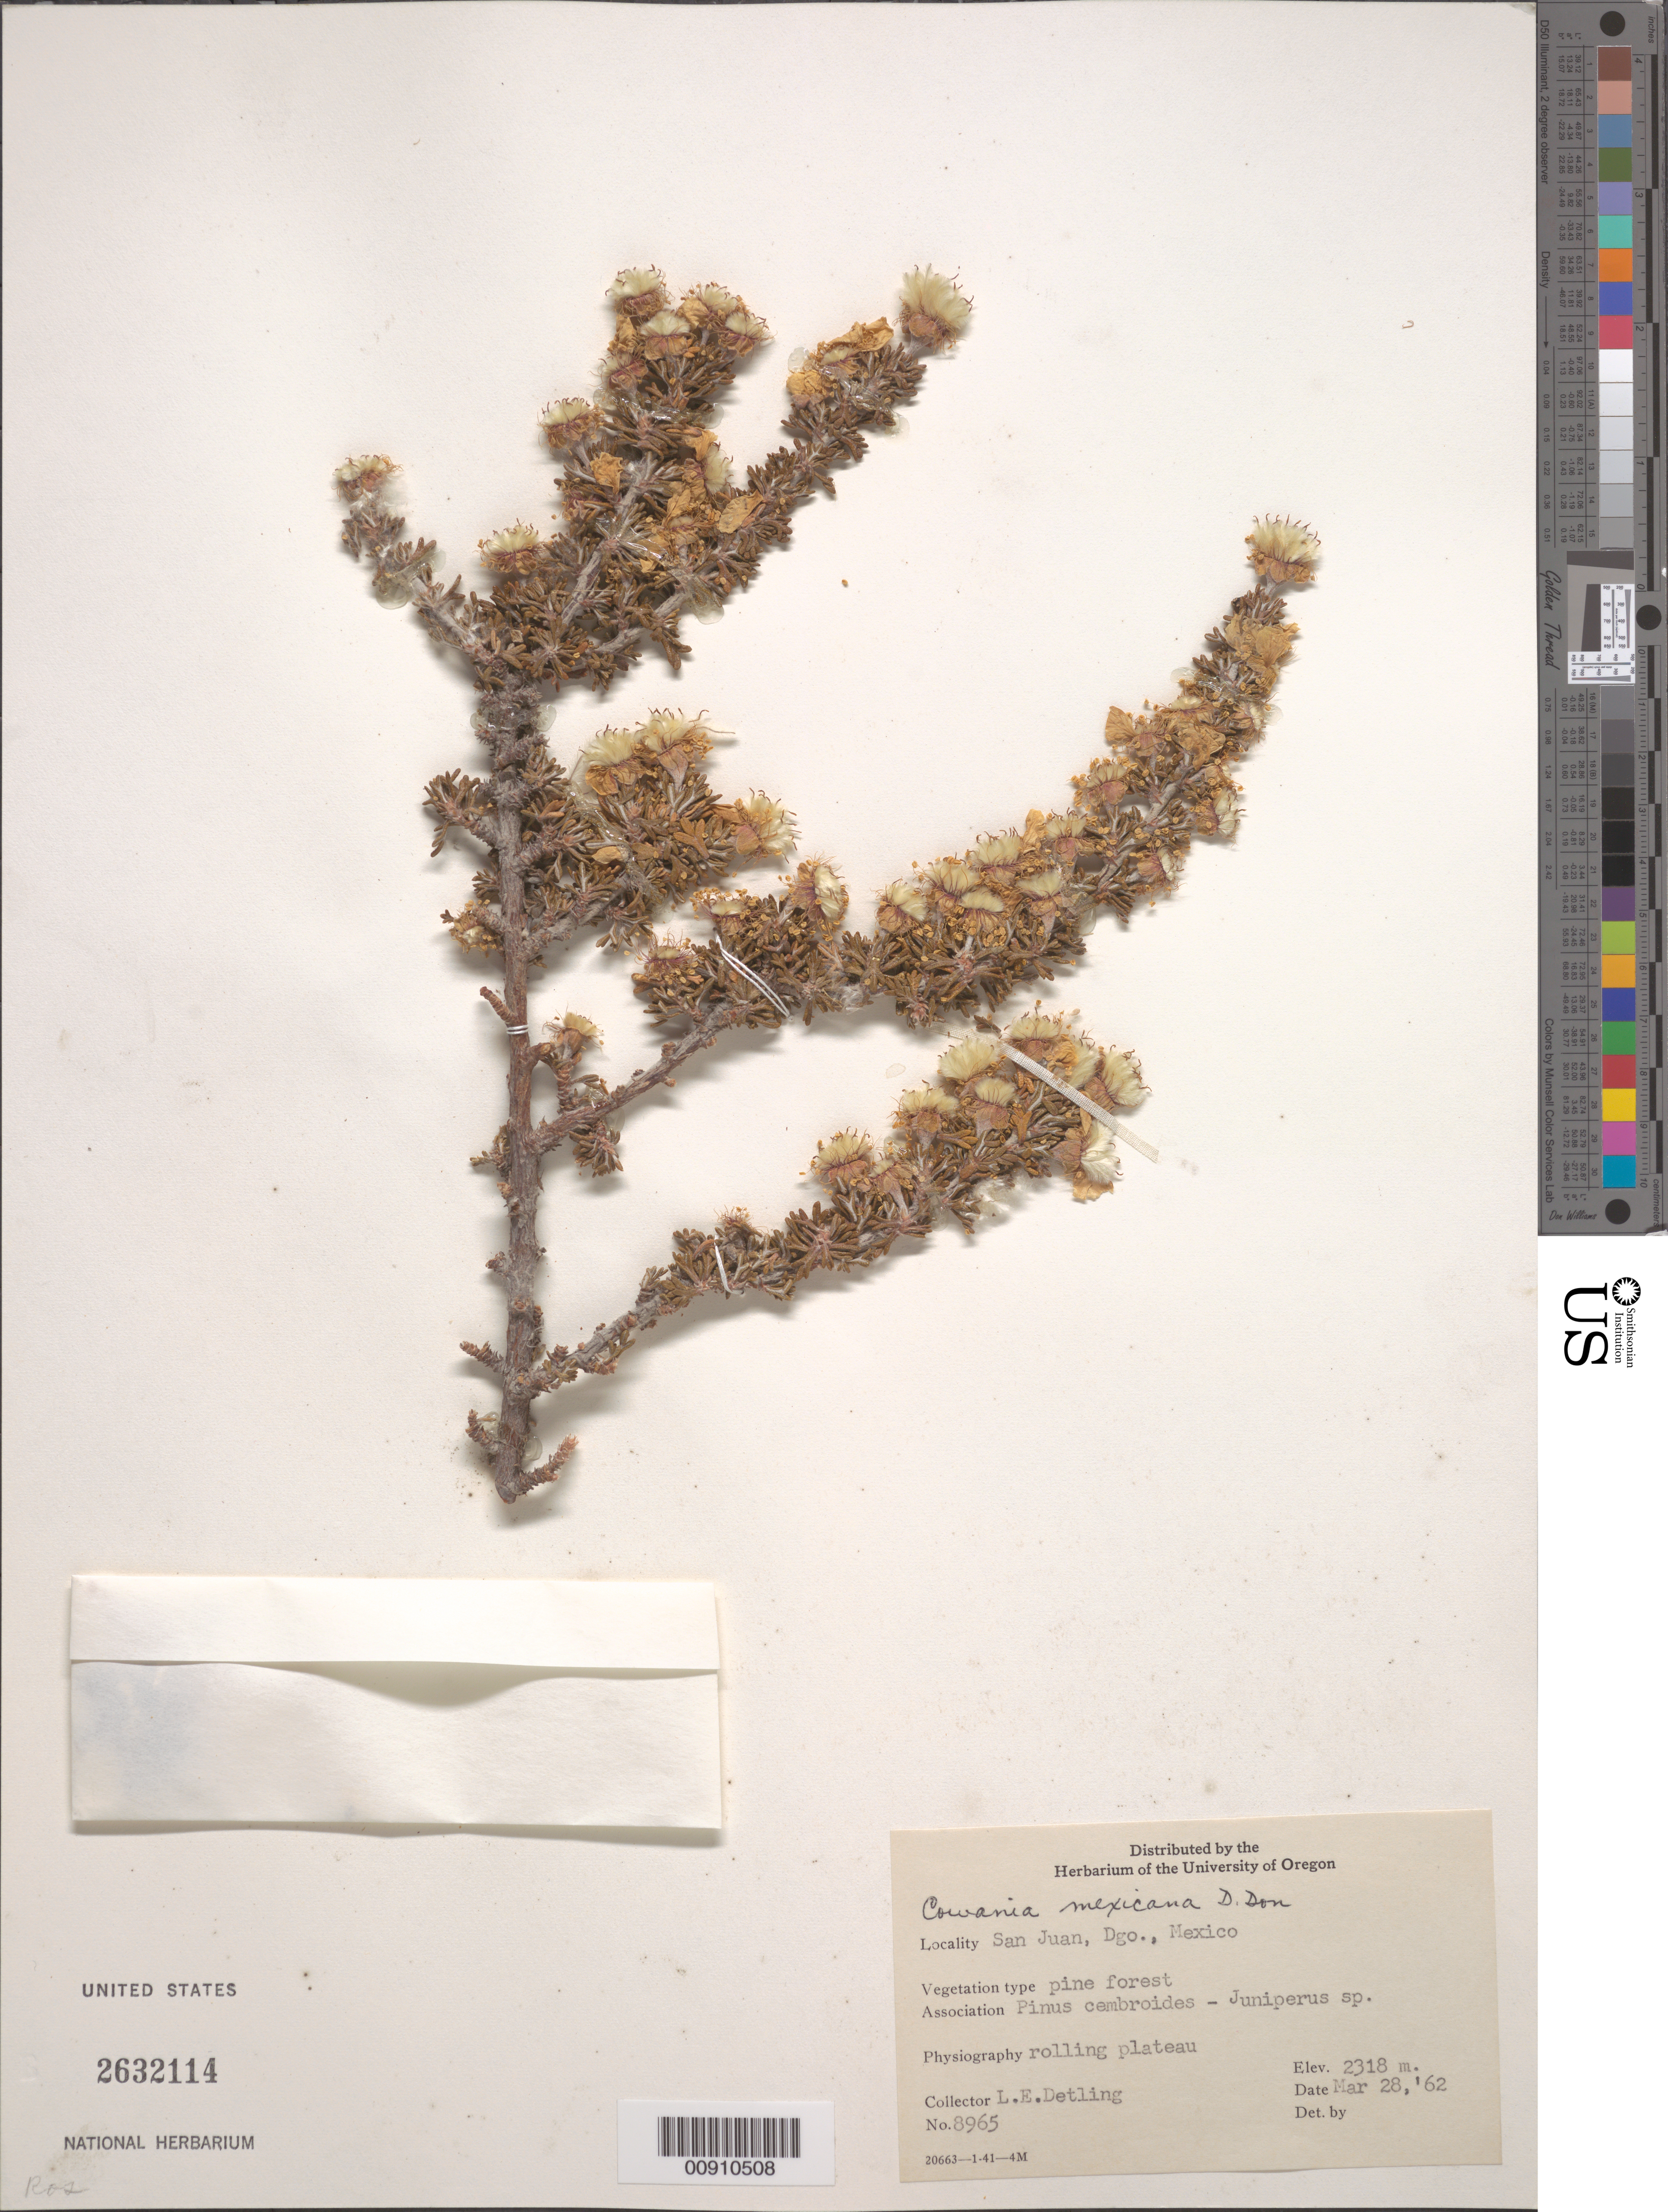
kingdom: Plantae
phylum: Tracheophyta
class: Magnoliopsida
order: Rosales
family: Rosaceae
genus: Purshia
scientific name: Purshia mexicana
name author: (D. Don) S.L. Welsh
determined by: Strong, Mark T., (BOT), Smithsonian Institution - National Museum of Natural History (UNITED STATES)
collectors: L. E. Detling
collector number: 8965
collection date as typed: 28 Mar 1962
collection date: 1962-03-28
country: Mexico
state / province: Durango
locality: San Juan, Durango.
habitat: Pine forest. Association Pinus cembroides - Juniperus sp. Rolling plateau.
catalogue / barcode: US 2632114